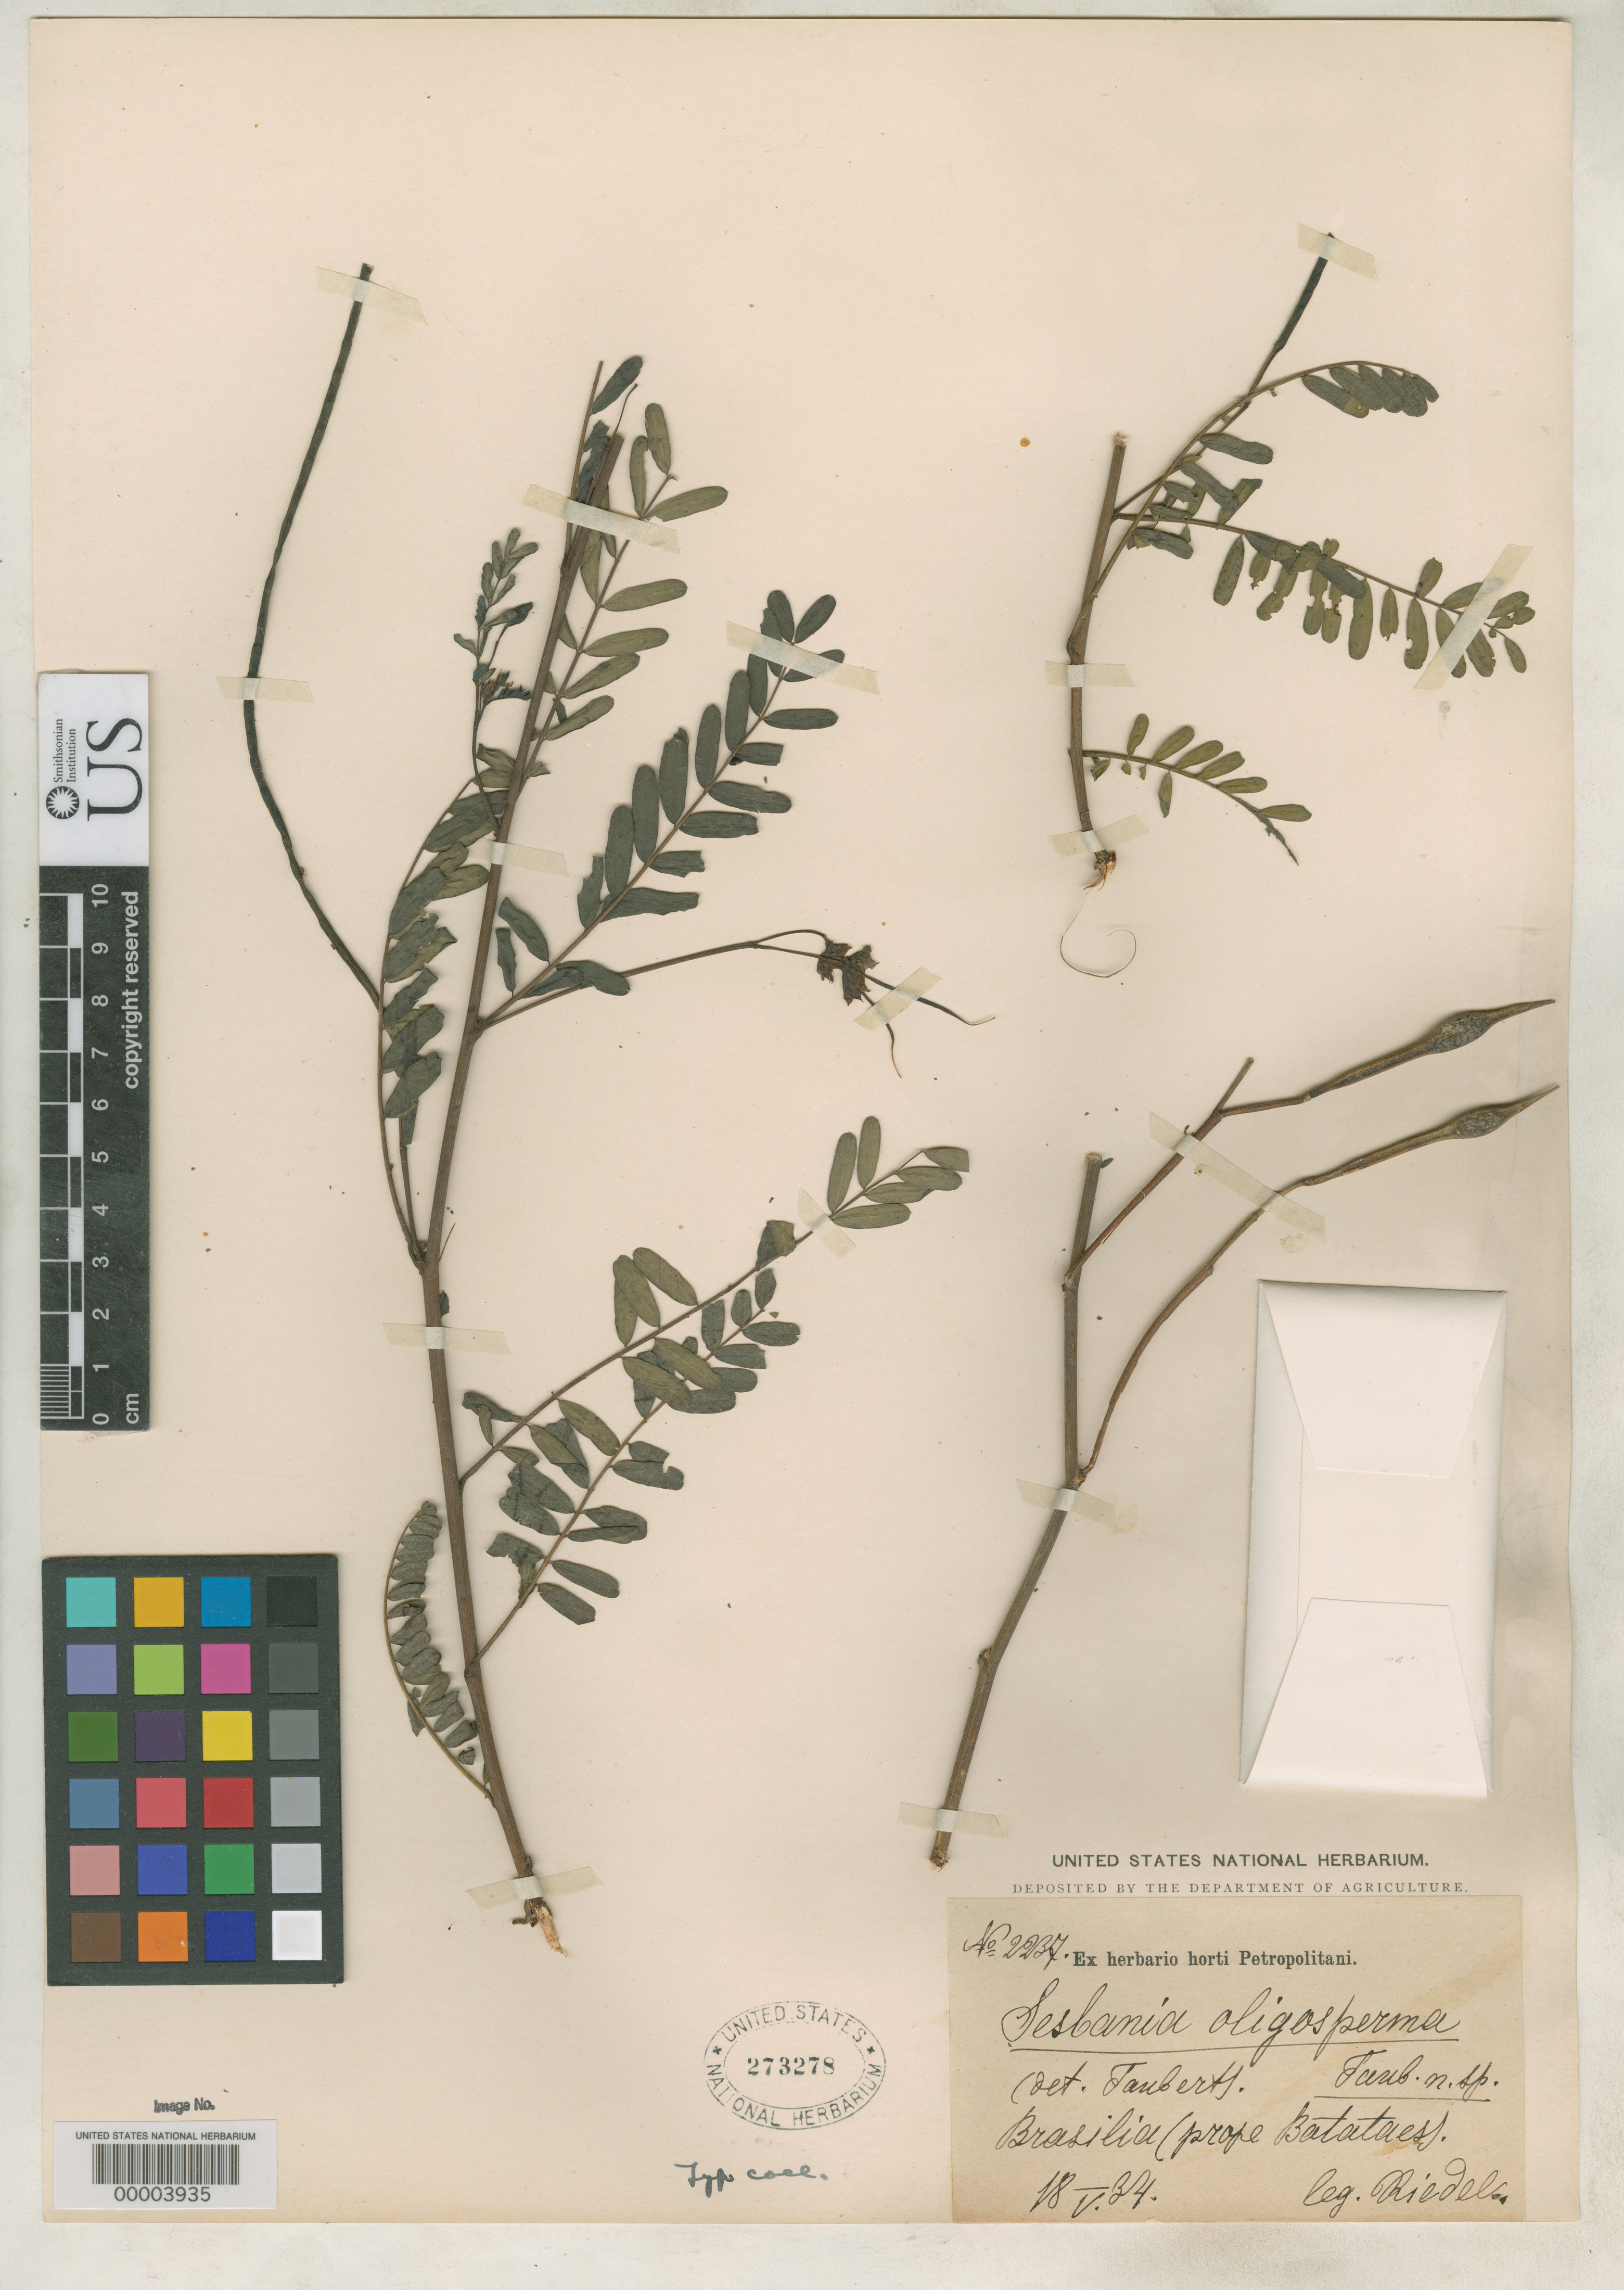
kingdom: Plantae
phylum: Tracheophyta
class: Magnoliopsida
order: Fabales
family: Fabaceae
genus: Sesbania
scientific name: Sesbania oligosperma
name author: Taub.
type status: Isotype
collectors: L. Riedel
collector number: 2237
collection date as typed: May 1834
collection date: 1834-05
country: Brazil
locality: Prope Batataes.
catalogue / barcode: US 273278